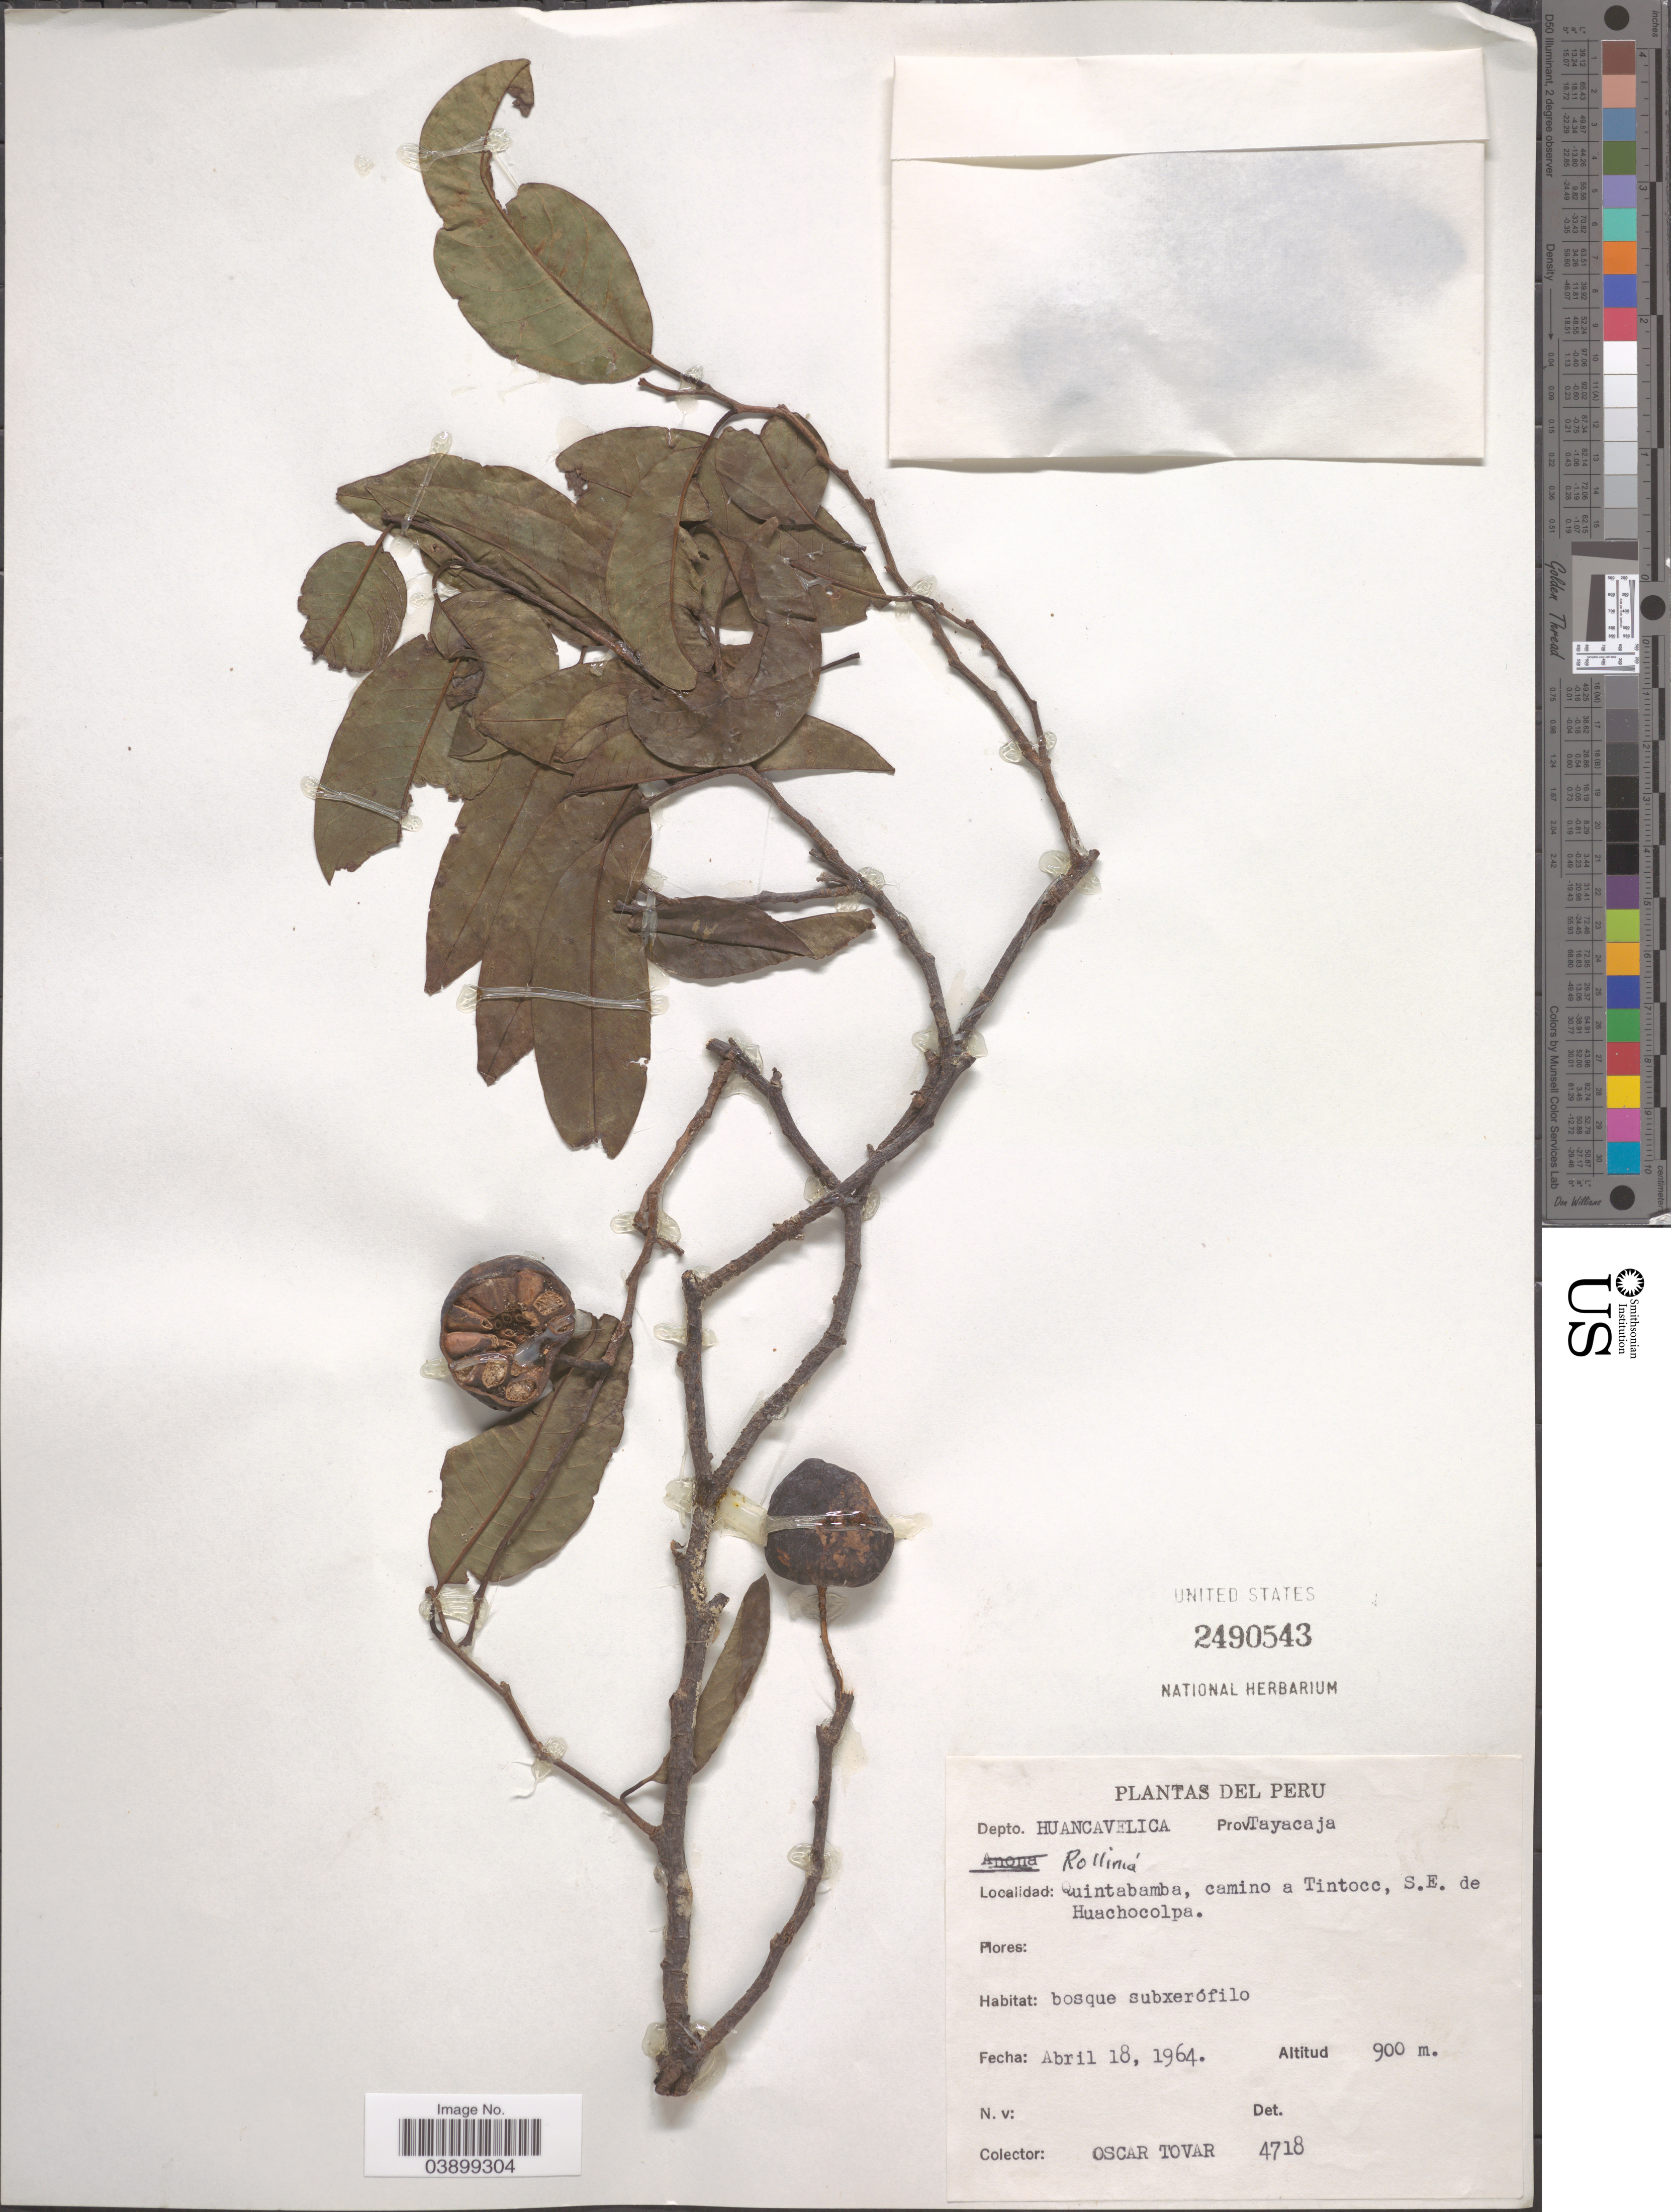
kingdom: Plantae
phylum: Tracheophyta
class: Magnoliopsida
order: Magnoliales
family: Annonaceae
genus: Annona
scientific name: Annona sp.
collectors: Ó. Tovar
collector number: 4718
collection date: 1964-04-18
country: Peru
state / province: Huancavelica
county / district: Tayacaja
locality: Depto. Huancavelica. Prov Tayacaja. Quintabamba, camino a Tintocc, S.E. de Huachocolpa.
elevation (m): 900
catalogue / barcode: US 2490543